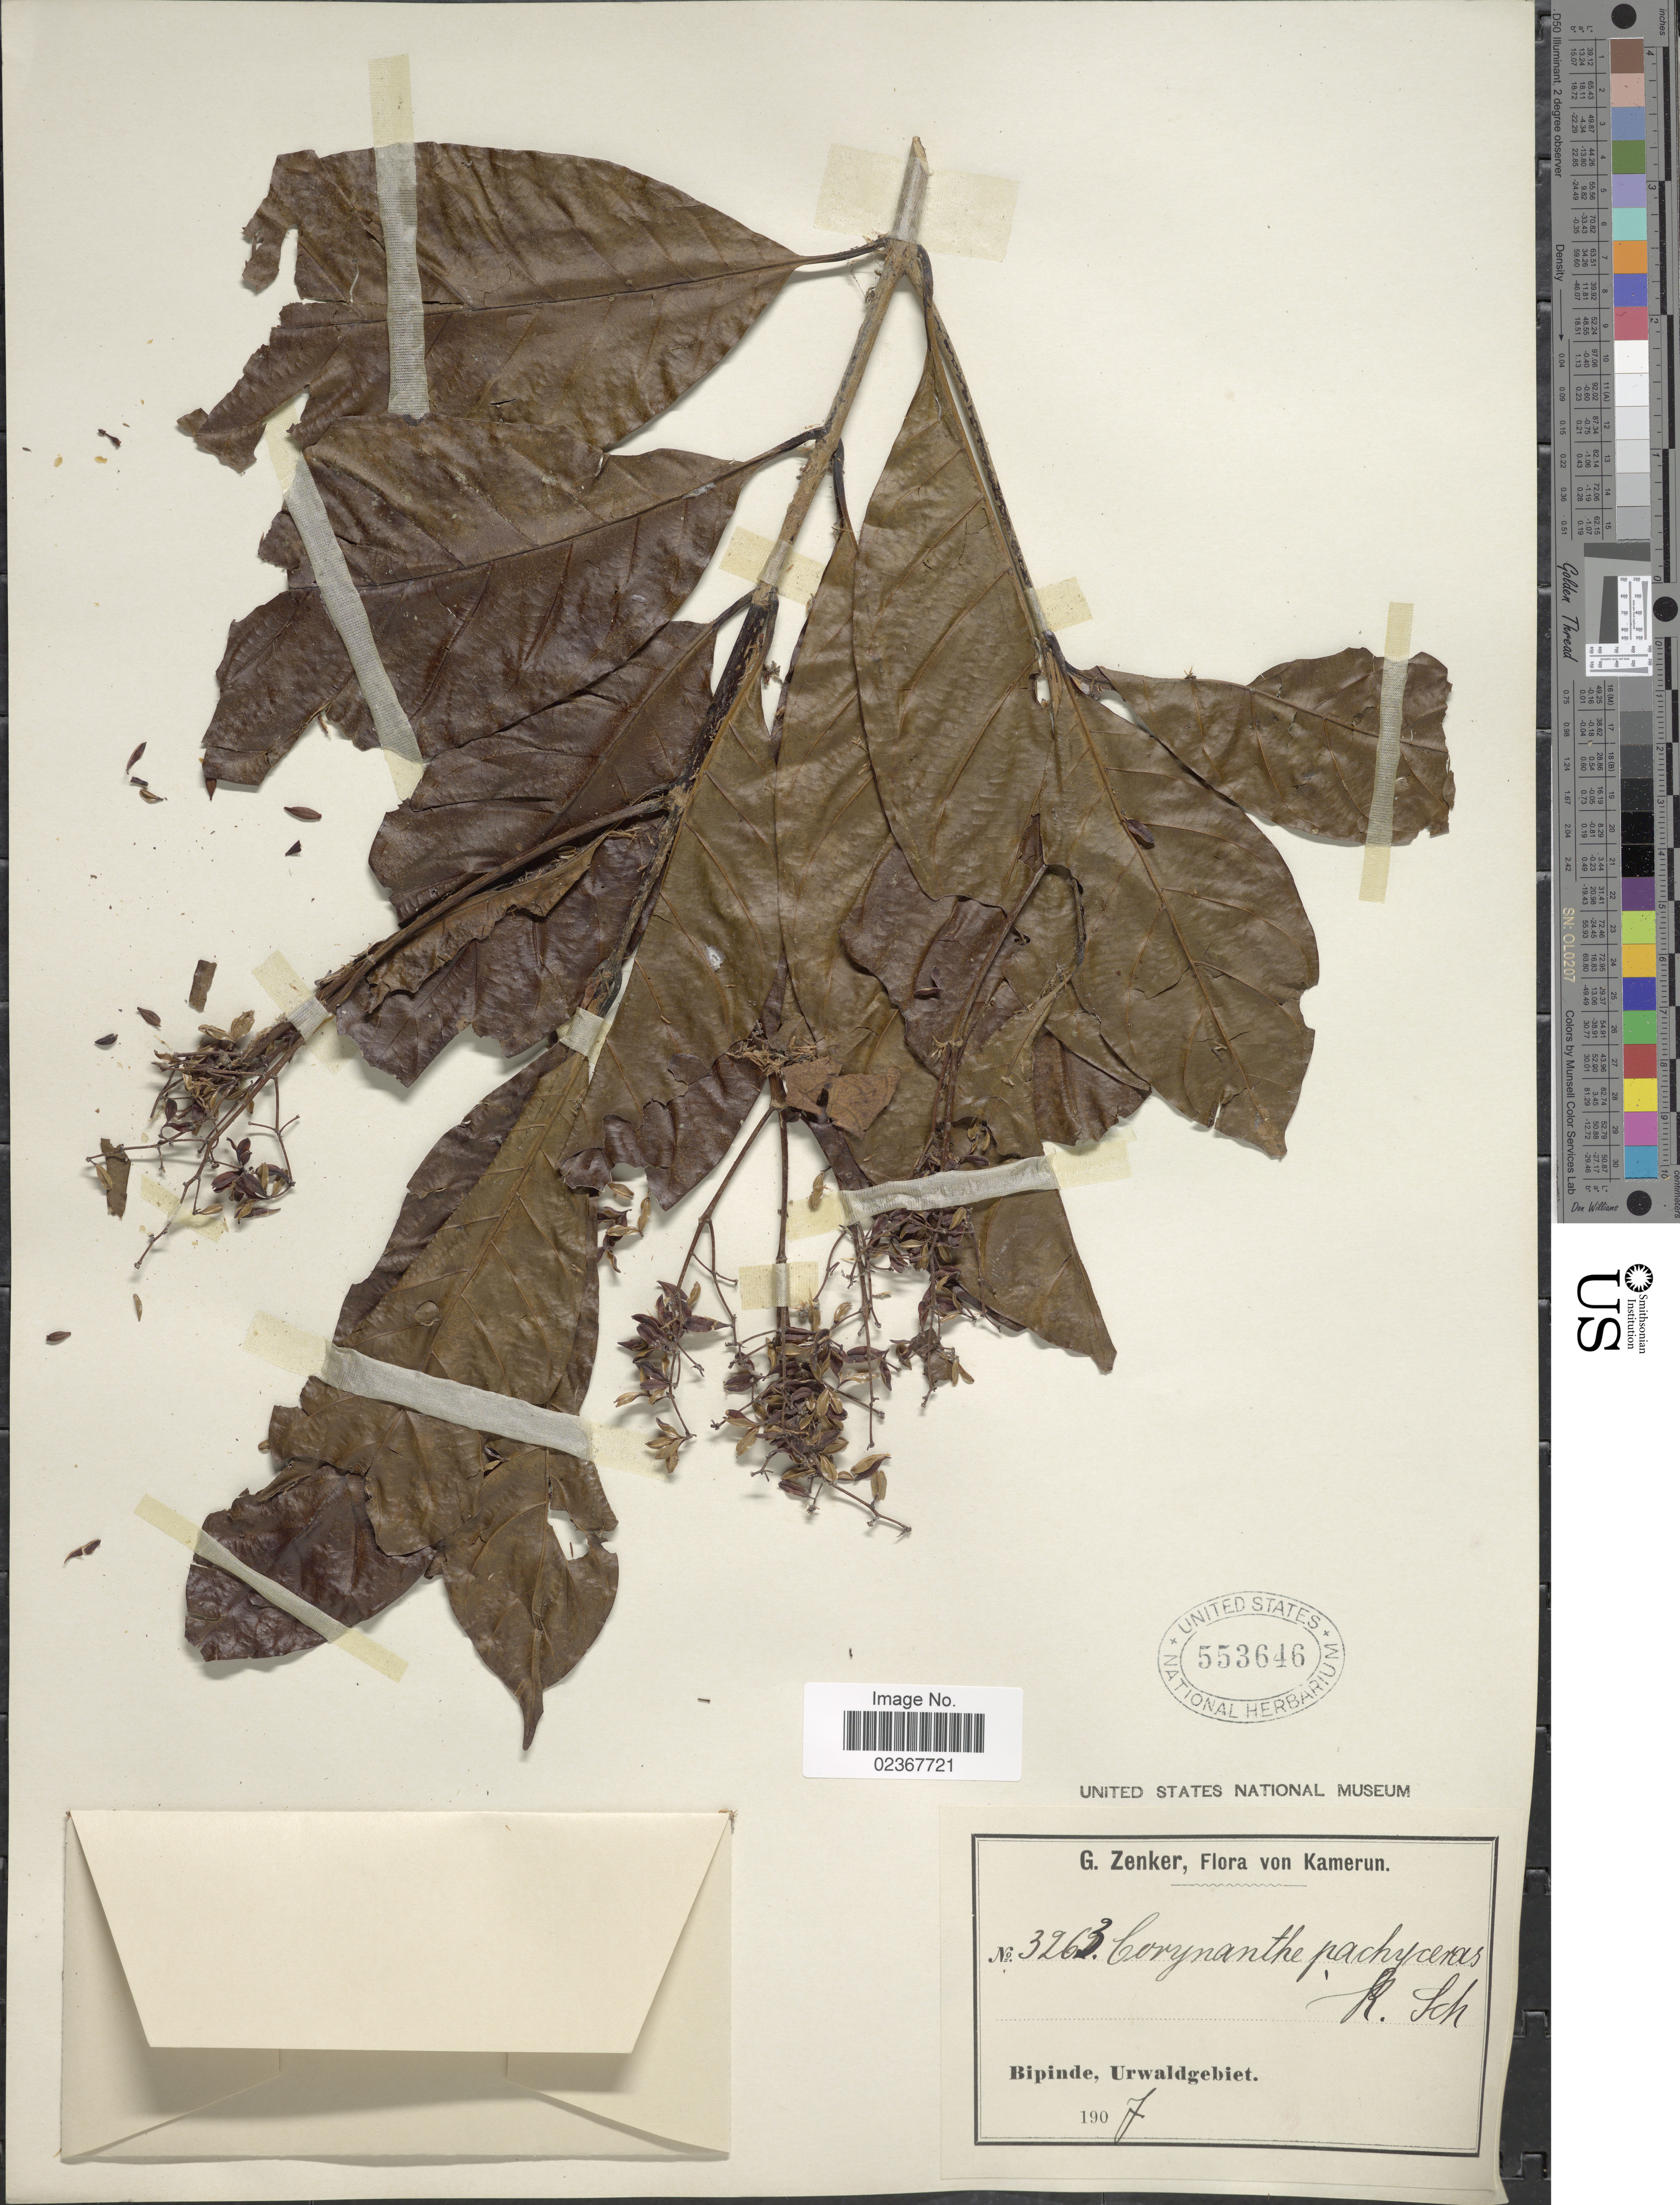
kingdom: Plantae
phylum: Tracheophyta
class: Magnoliopsida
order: Gentianales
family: Rubiaceae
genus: Corynanthe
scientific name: Corynanthe pachyceras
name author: K. Schum.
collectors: G. A. Zenker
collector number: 3263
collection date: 1907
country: Cameroon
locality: Kamerun, Bipinde, Urwaldgebiet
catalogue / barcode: US 553646